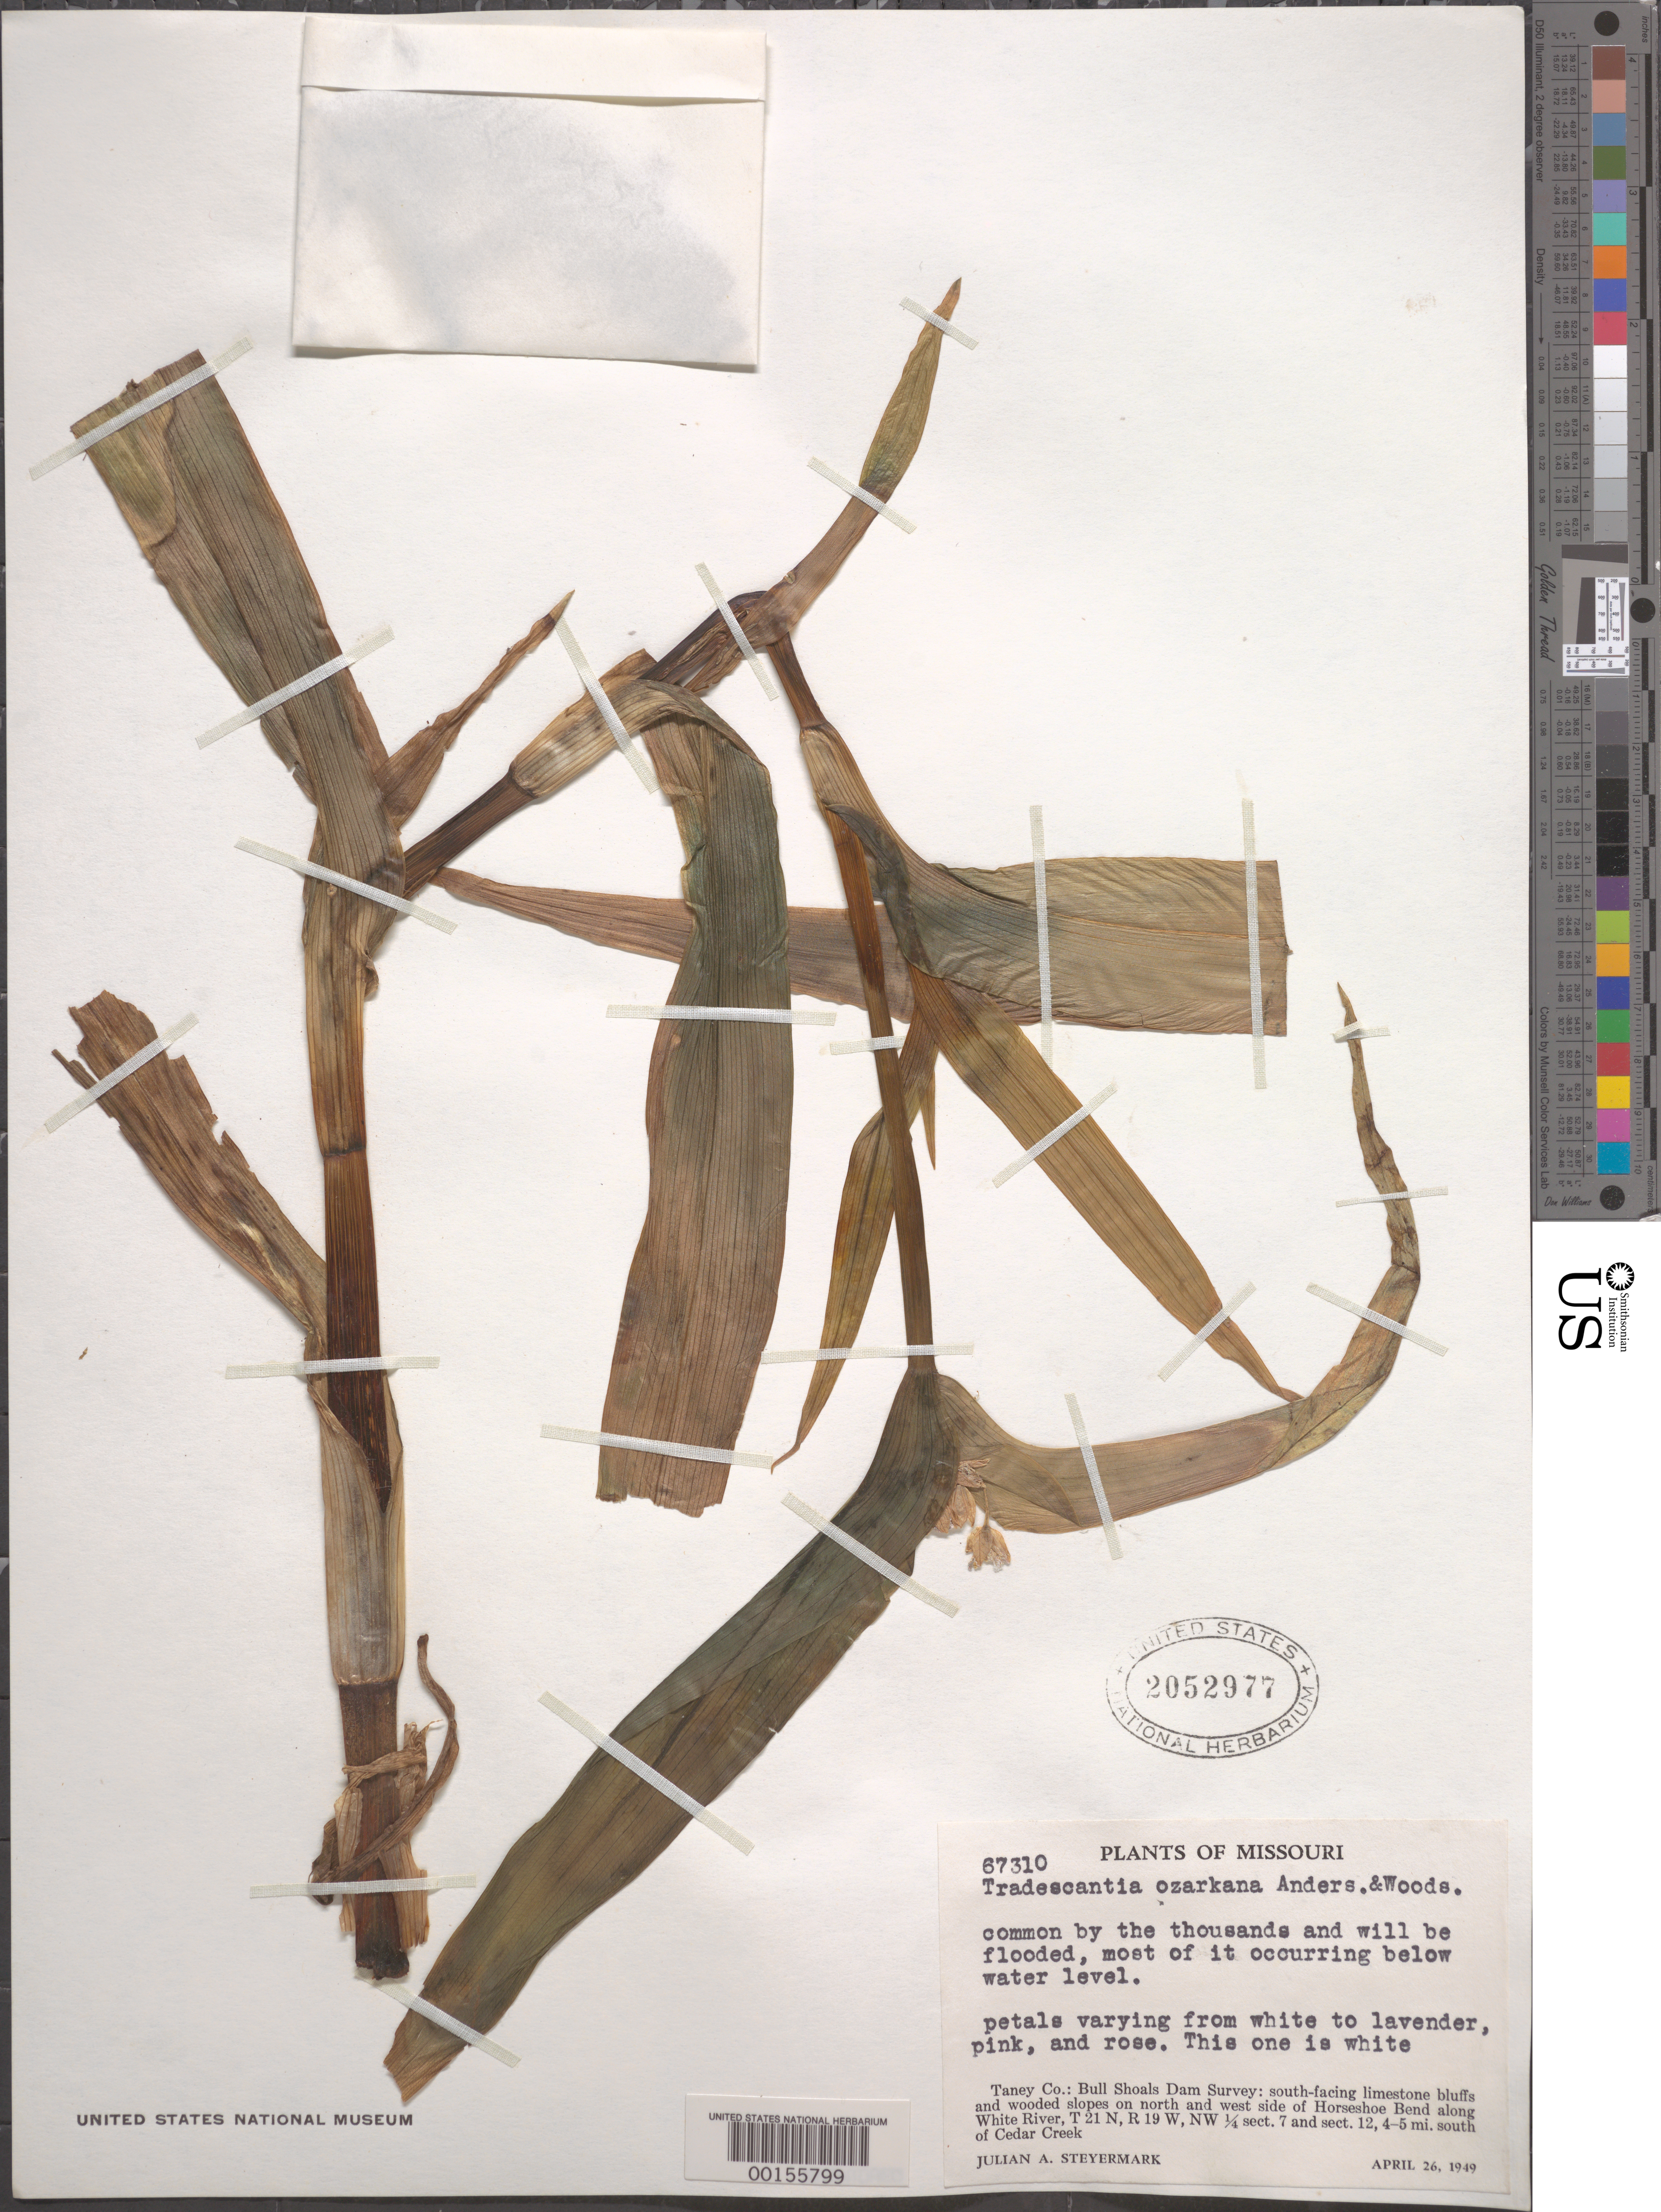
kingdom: Plantae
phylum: Tracheophyta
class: Liliopsida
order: Commelinales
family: Commelinaceae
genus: Tradescantia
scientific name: Tradescantia ozarkana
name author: E.S. Anderson & Woodson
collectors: J. Steyermark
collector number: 67310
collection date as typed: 26 Apr 1949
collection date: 1949-04-26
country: United States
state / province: Missouri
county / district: Taney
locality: White river, w side of horseshoe band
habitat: Limestone bluffs and wooded slopes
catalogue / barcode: US 2052977